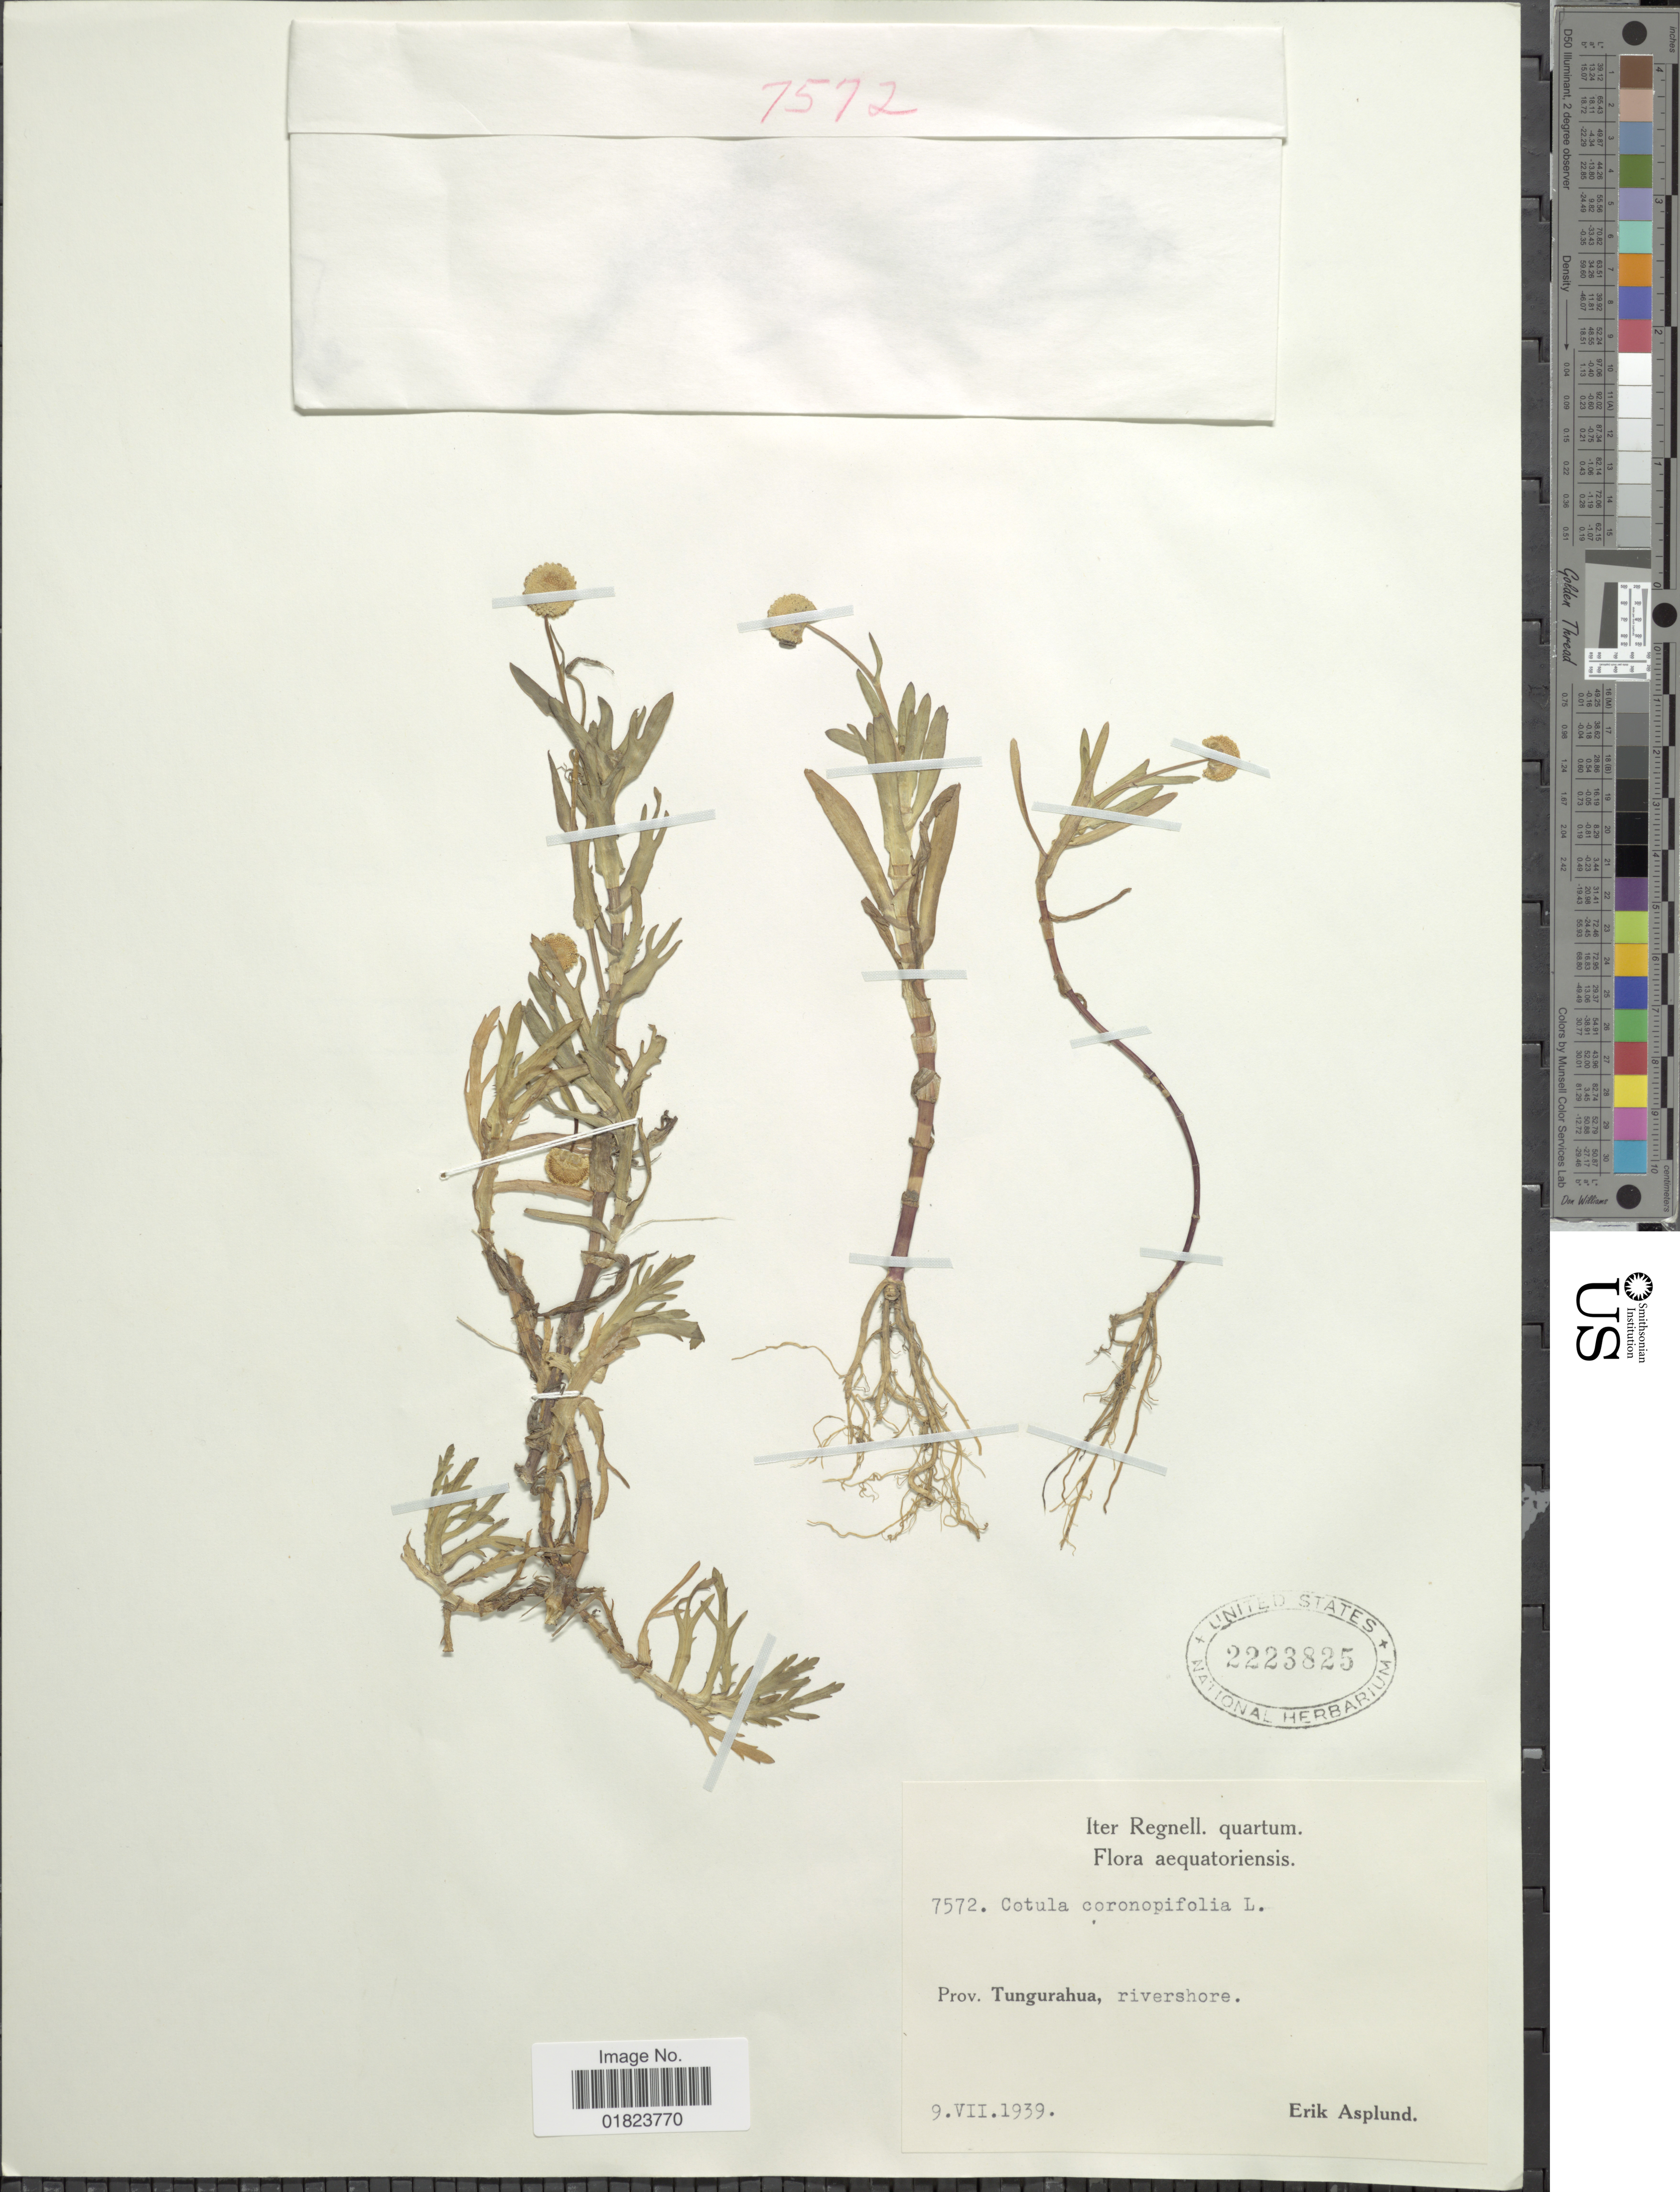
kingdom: Plantae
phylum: Tracheophyta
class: Magnoliopsida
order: Asterales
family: Asteraceae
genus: Cotula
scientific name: Cotula coronopifolia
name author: L.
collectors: E. Asplund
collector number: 7572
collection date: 1939-07-09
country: Ecuador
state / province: Tungurahua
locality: Prov. Tungurahua, rivershore.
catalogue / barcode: US 2223825